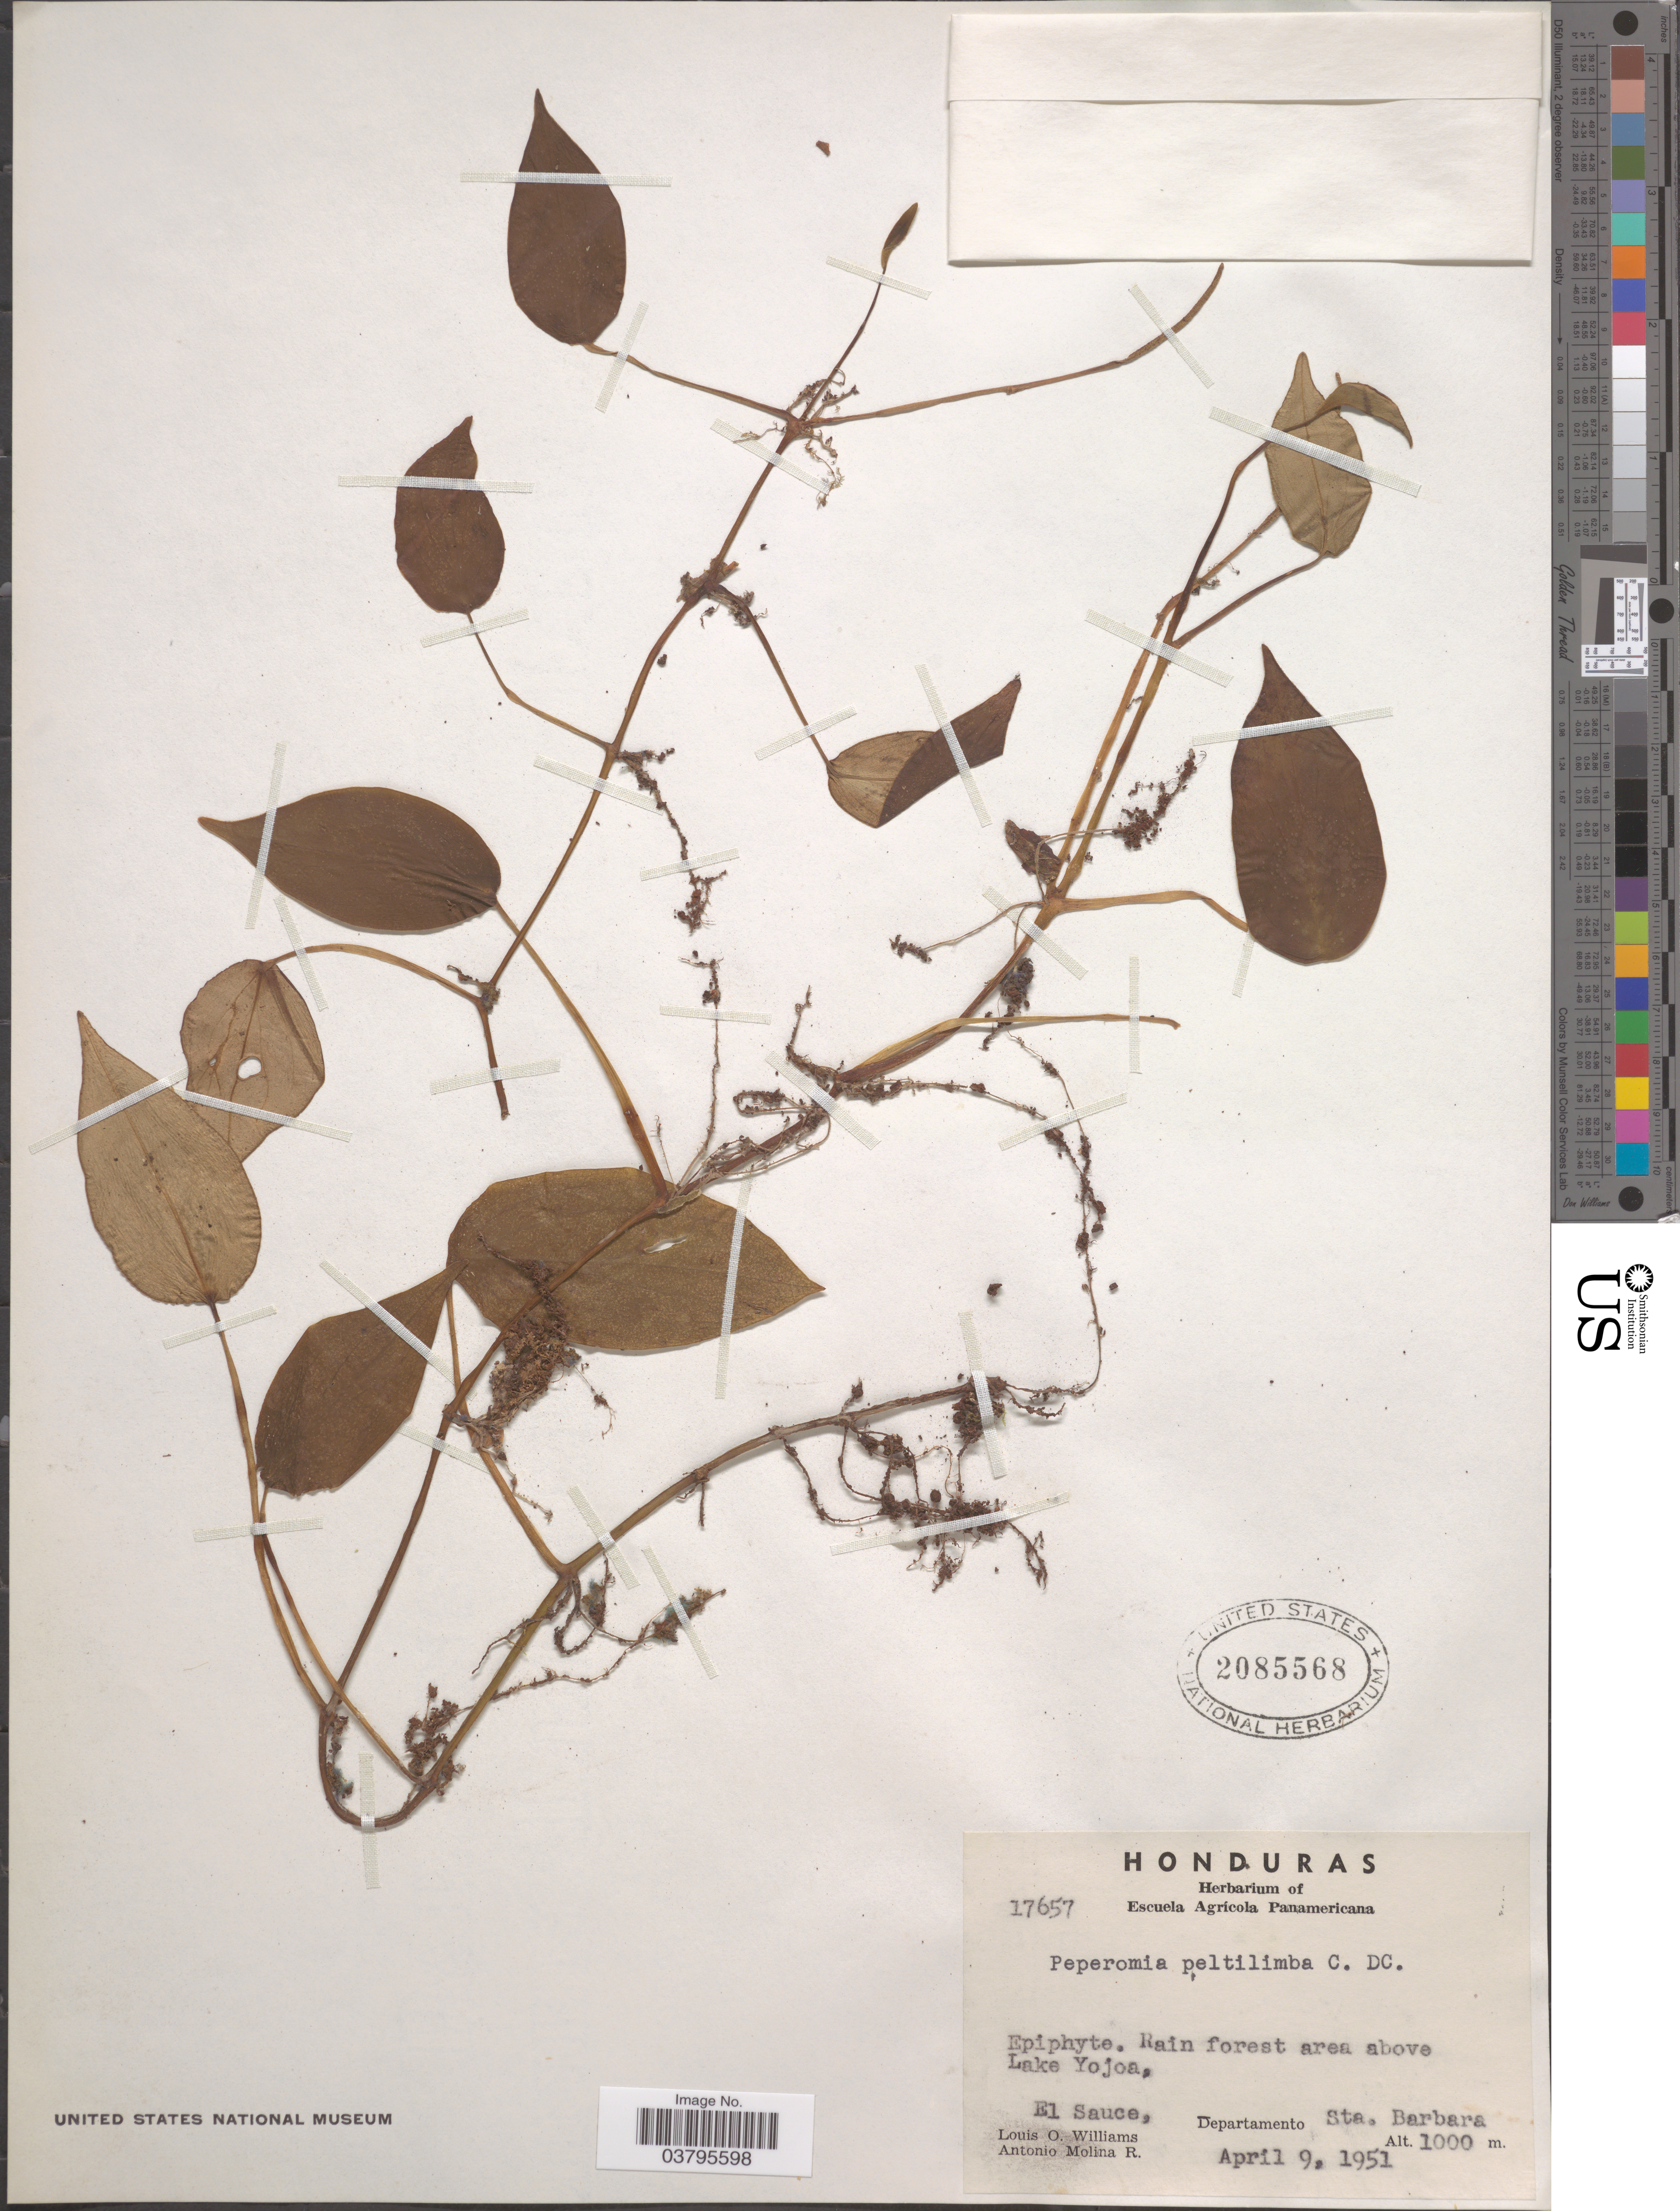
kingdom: Plantae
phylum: Tracheophyta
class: Magnoliopsida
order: Piperales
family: Piperaceae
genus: Peperomia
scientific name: Peperomia peltilimba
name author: Trel. ex C. DC.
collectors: L. O. Williams & A. Molina R.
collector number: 17657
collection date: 1951-04-09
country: Honduras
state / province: Santa Barbara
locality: Rain forest area above Lake Yojoa, El Sauce, Departamento Sta. Barbara.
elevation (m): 1000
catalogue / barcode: US 2085568